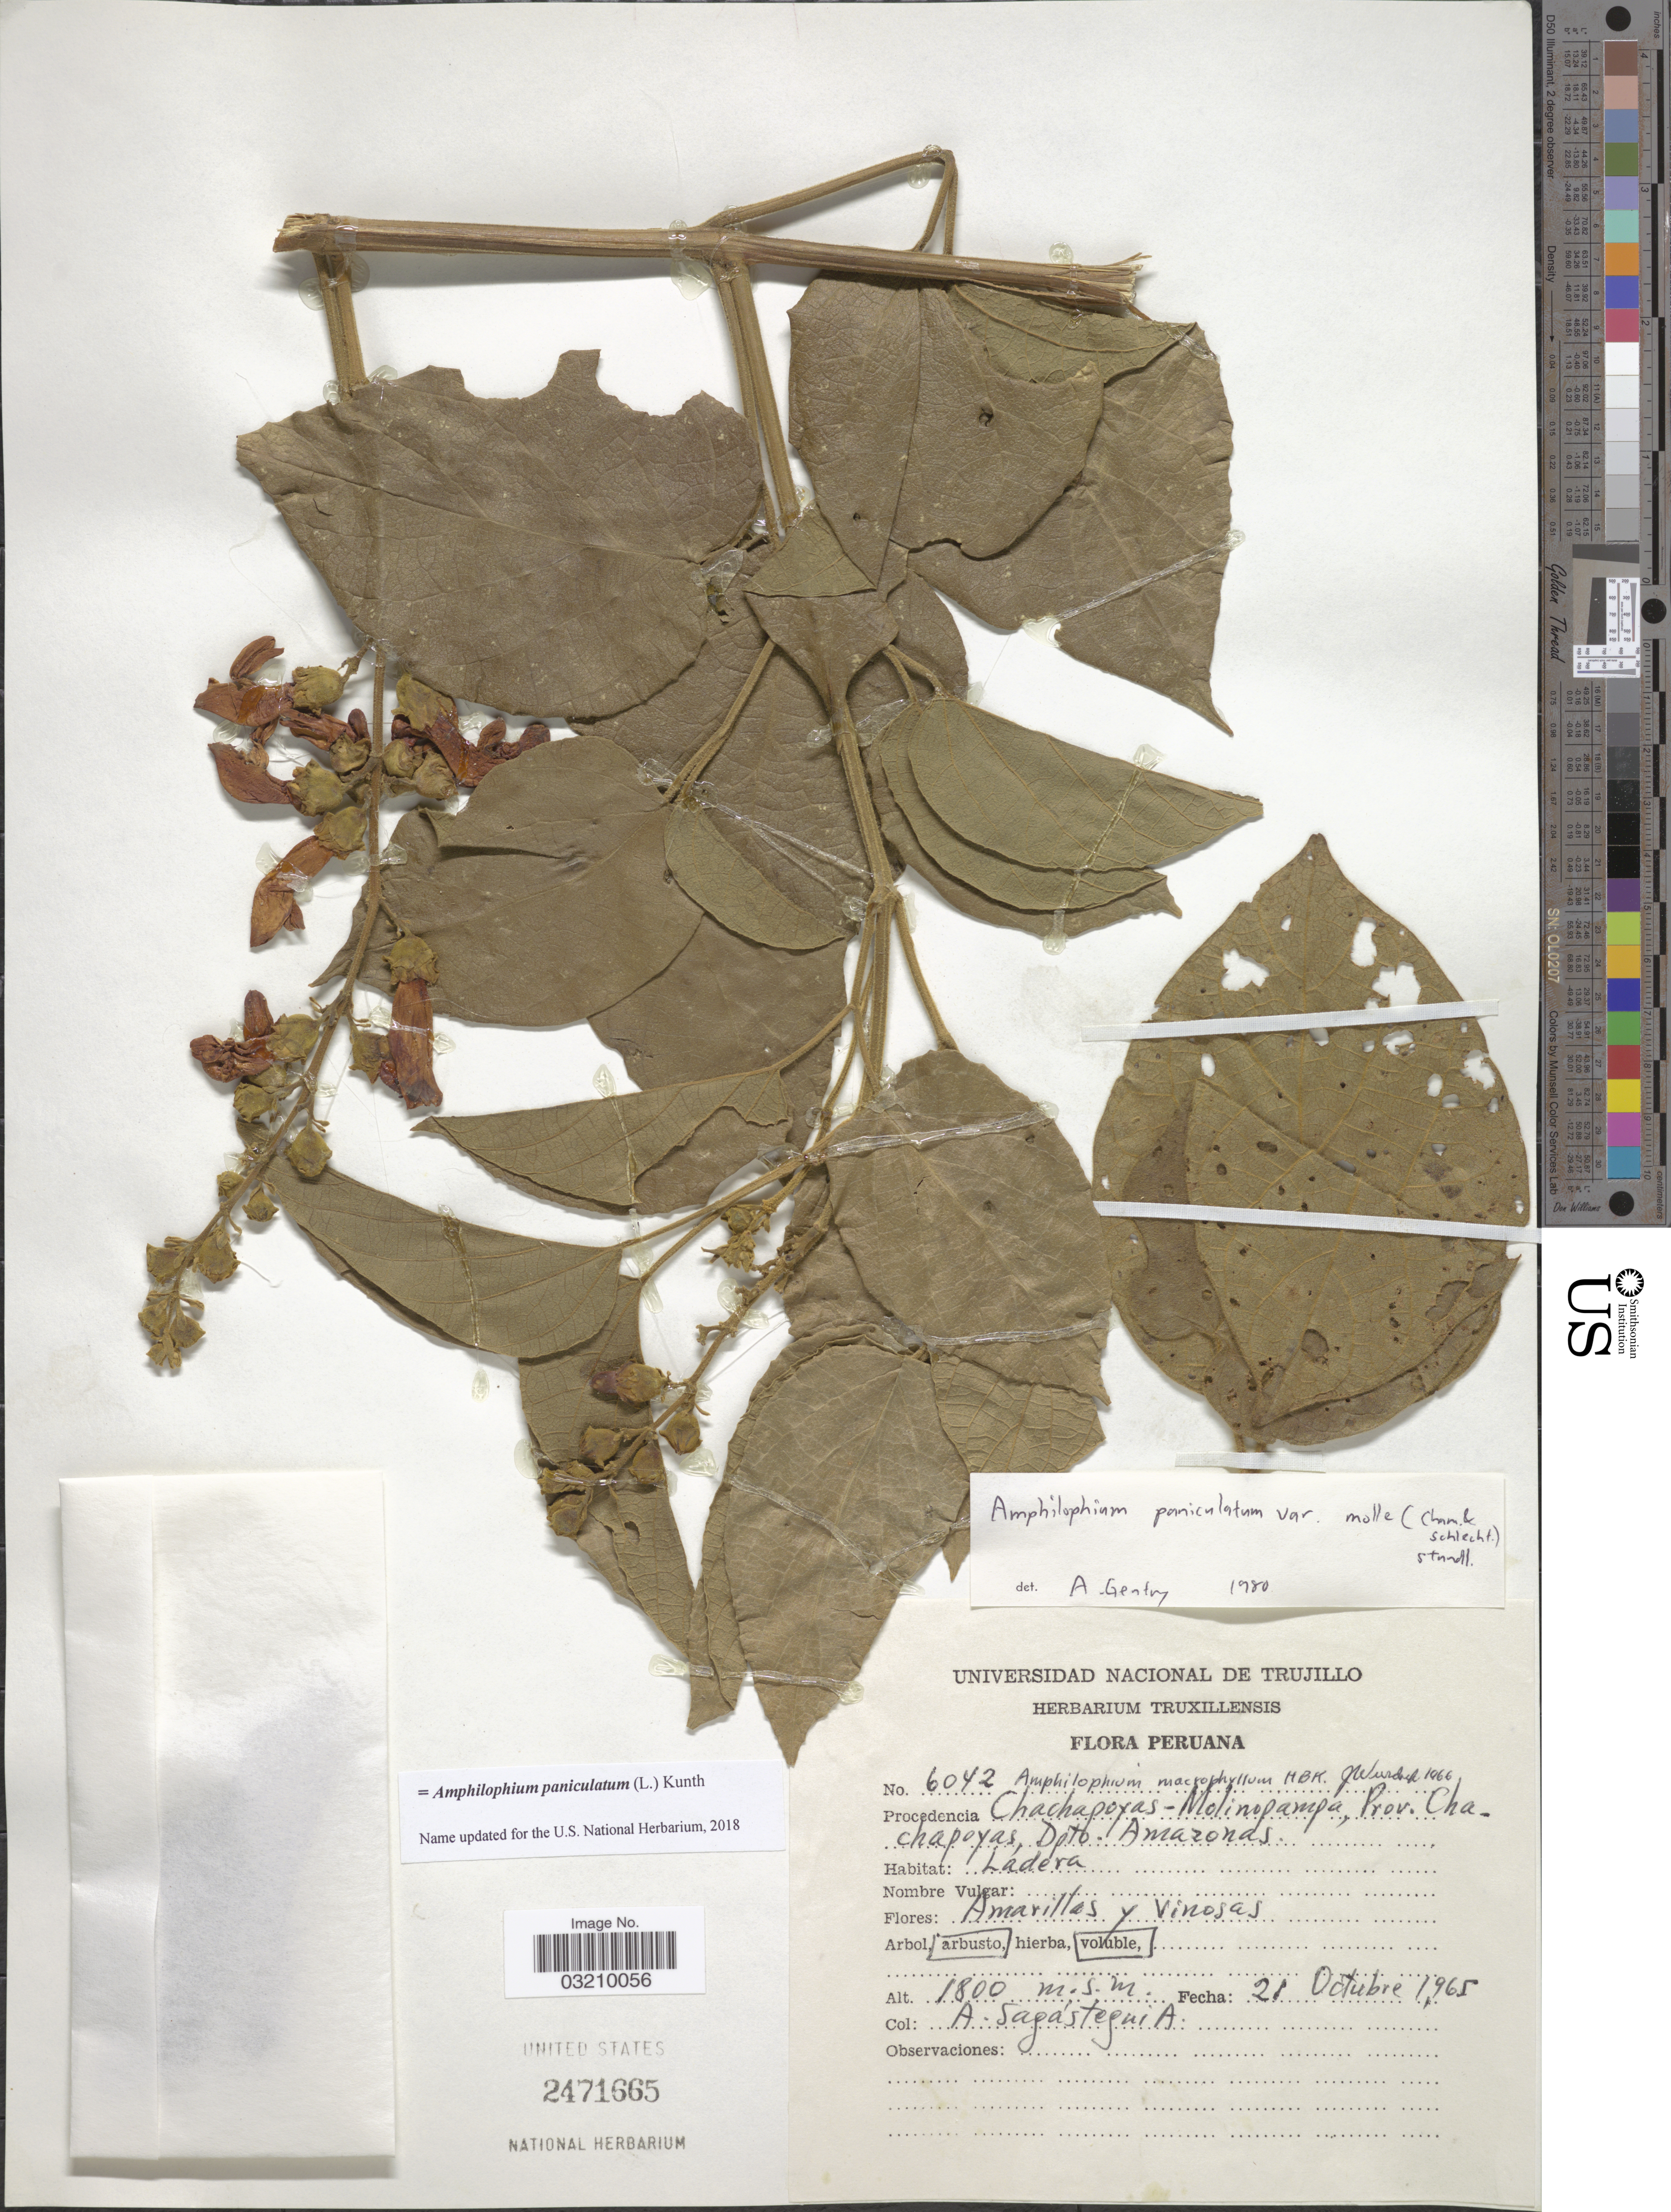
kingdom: Plantae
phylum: Tracheophyta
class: Magnoliopsida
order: Lamiales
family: Bignoniaceae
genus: Amphilophium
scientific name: Amphilophium paniculatum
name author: (L.) Kunth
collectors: A. Sagástegui A.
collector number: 6042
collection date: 1965-10-21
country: Peru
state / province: Amazonas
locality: Chachapoyas-Molinopampa, Prov. Chachapoyas, Dpto. Amazonas.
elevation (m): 1800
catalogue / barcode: US 2471665